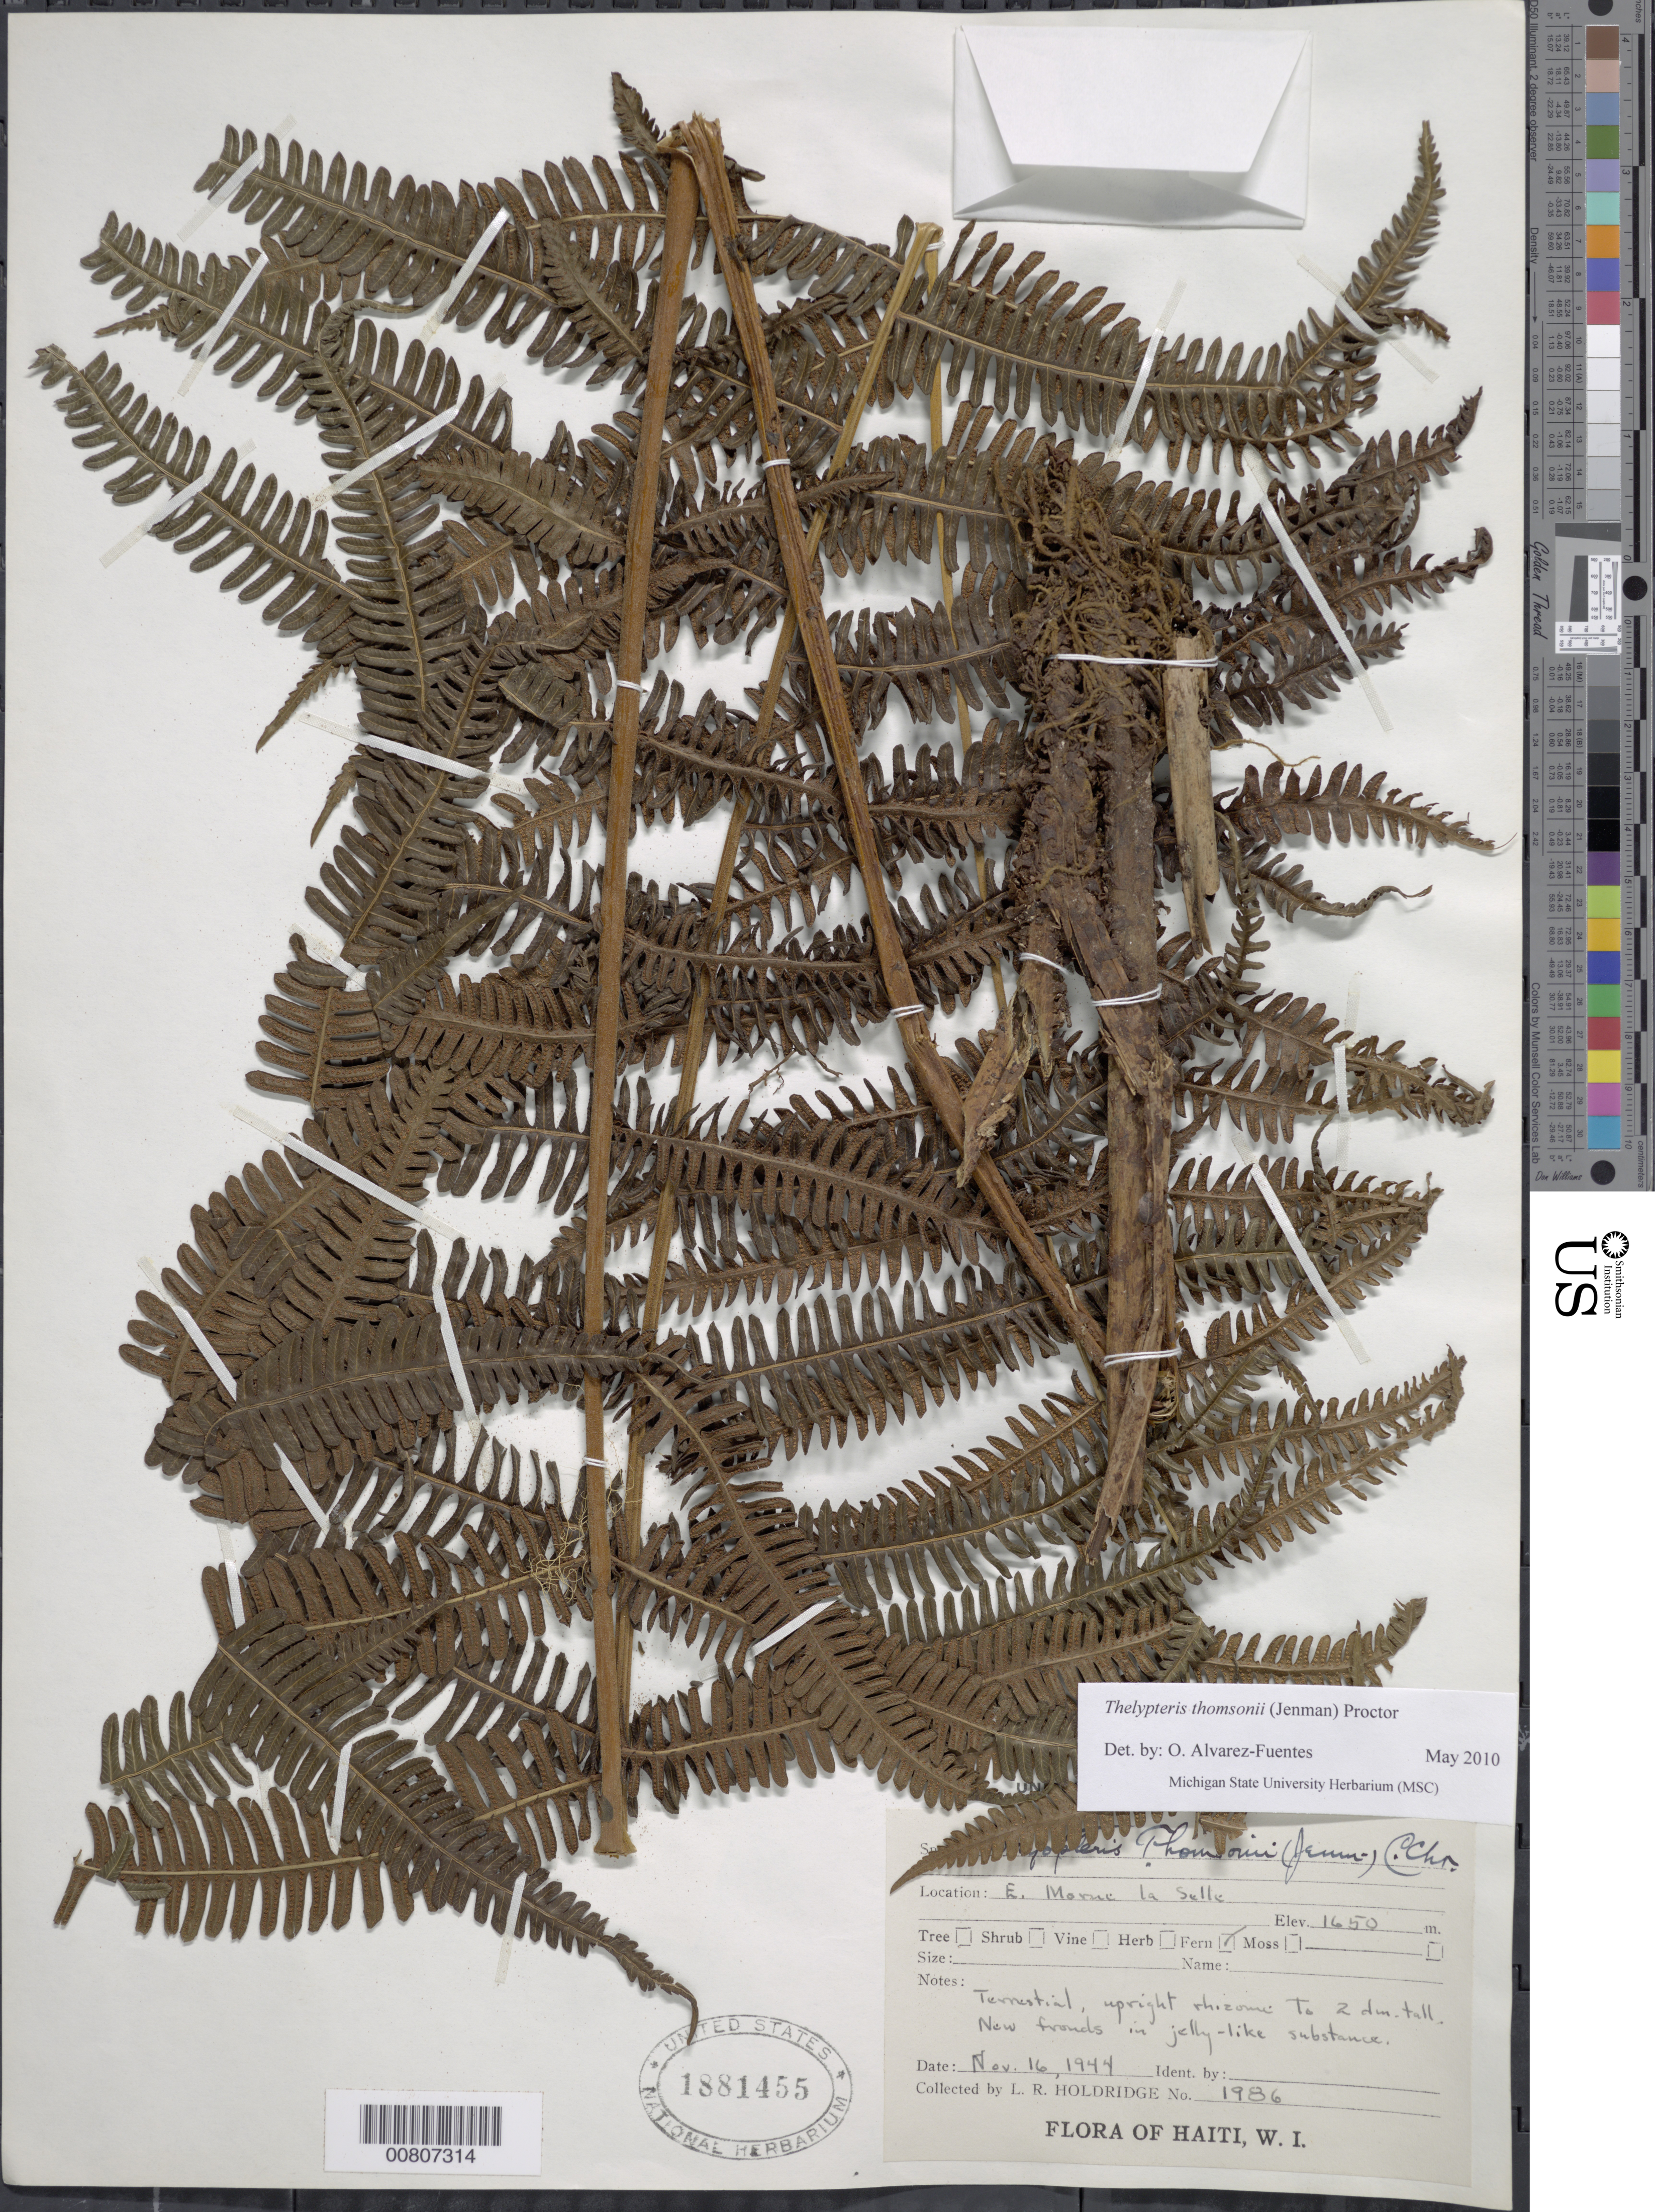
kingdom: Plantae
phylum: Tracheophyta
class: Polypodiopsida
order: Polypodiales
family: Thelypteridaceae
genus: Amauropelta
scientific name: Amauropelta thomsonii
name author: (Jenman) Pic. Serm.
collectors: L. Holdridge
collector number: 1986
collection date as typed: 16 Nov 1944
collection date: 1944-11-16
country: Haiti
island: Hispaniola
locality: E. Morne de la Selle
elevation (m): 1650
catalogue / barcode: US 1881455